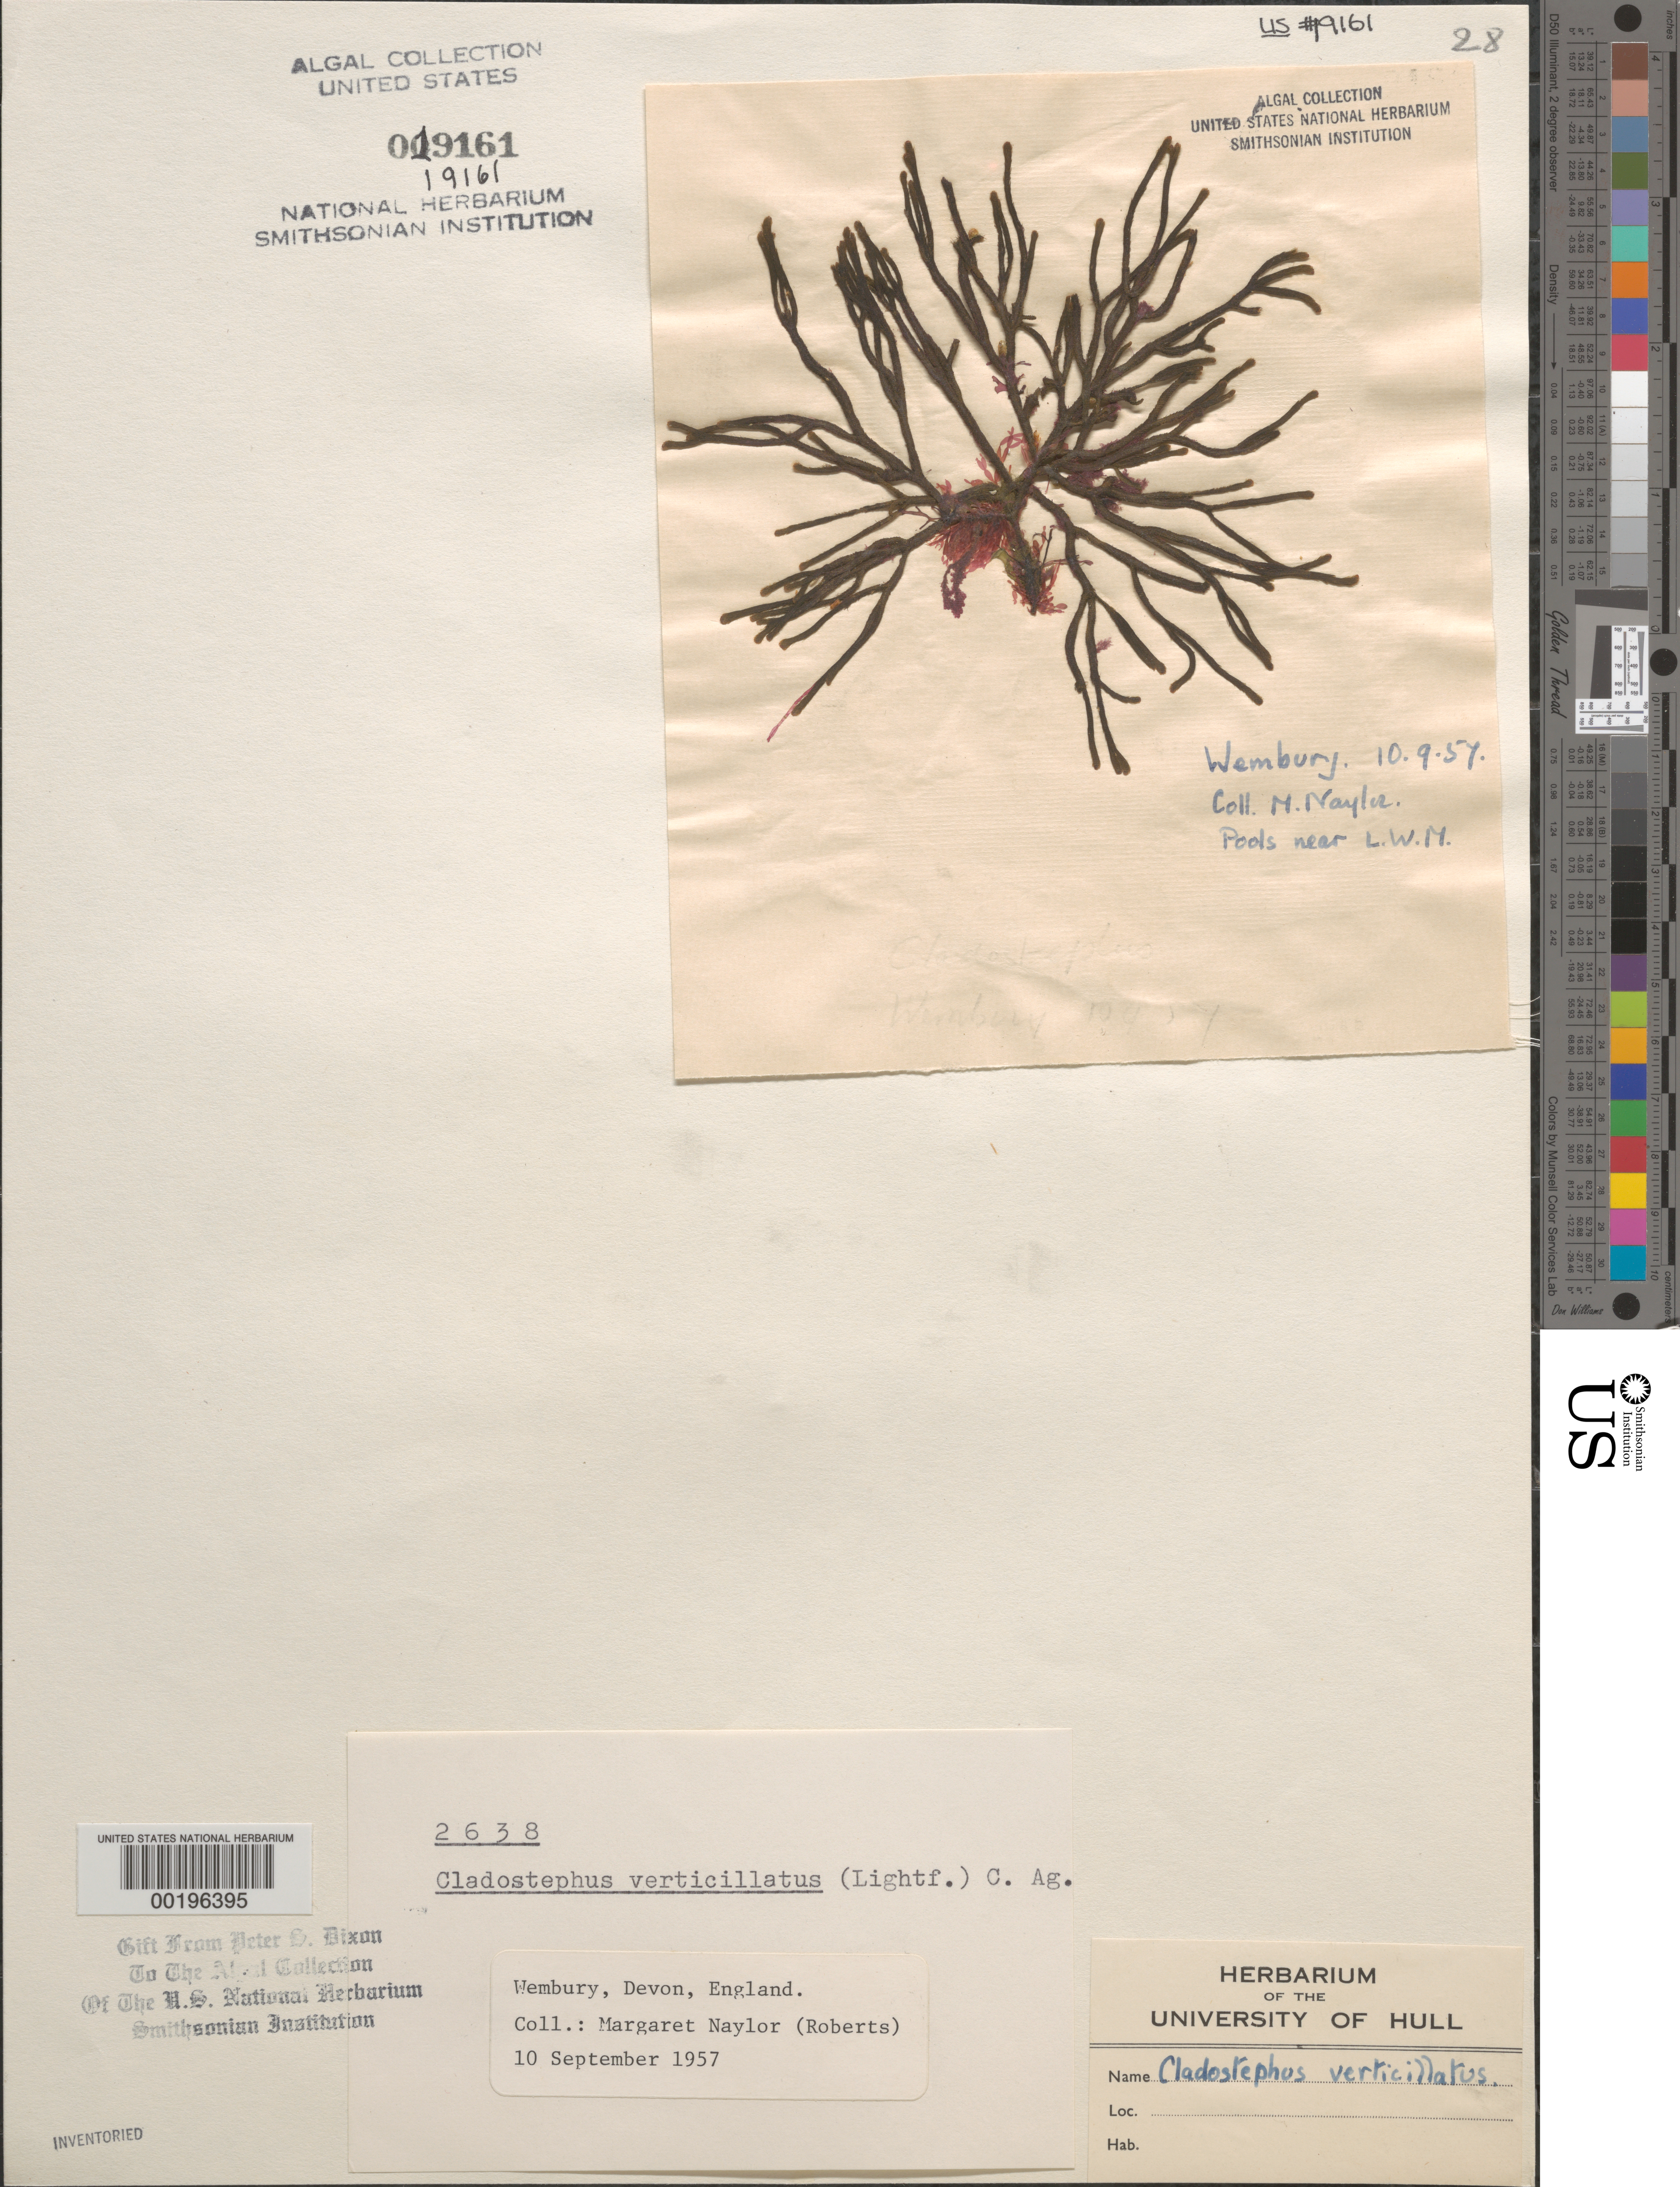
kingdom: Chromista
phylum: Ochrophyta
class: Phaeophyceae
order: Sphacelariales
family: Cladostephaceae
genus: Cladostephus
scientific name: Cladostephus hirsutus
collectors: M. Roberts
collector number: PSD 2638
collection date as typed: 10 Sep 1957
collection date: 1957-09-10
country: United Kingdom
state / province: England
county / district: Devon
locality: Wembury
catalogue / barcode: US 19161